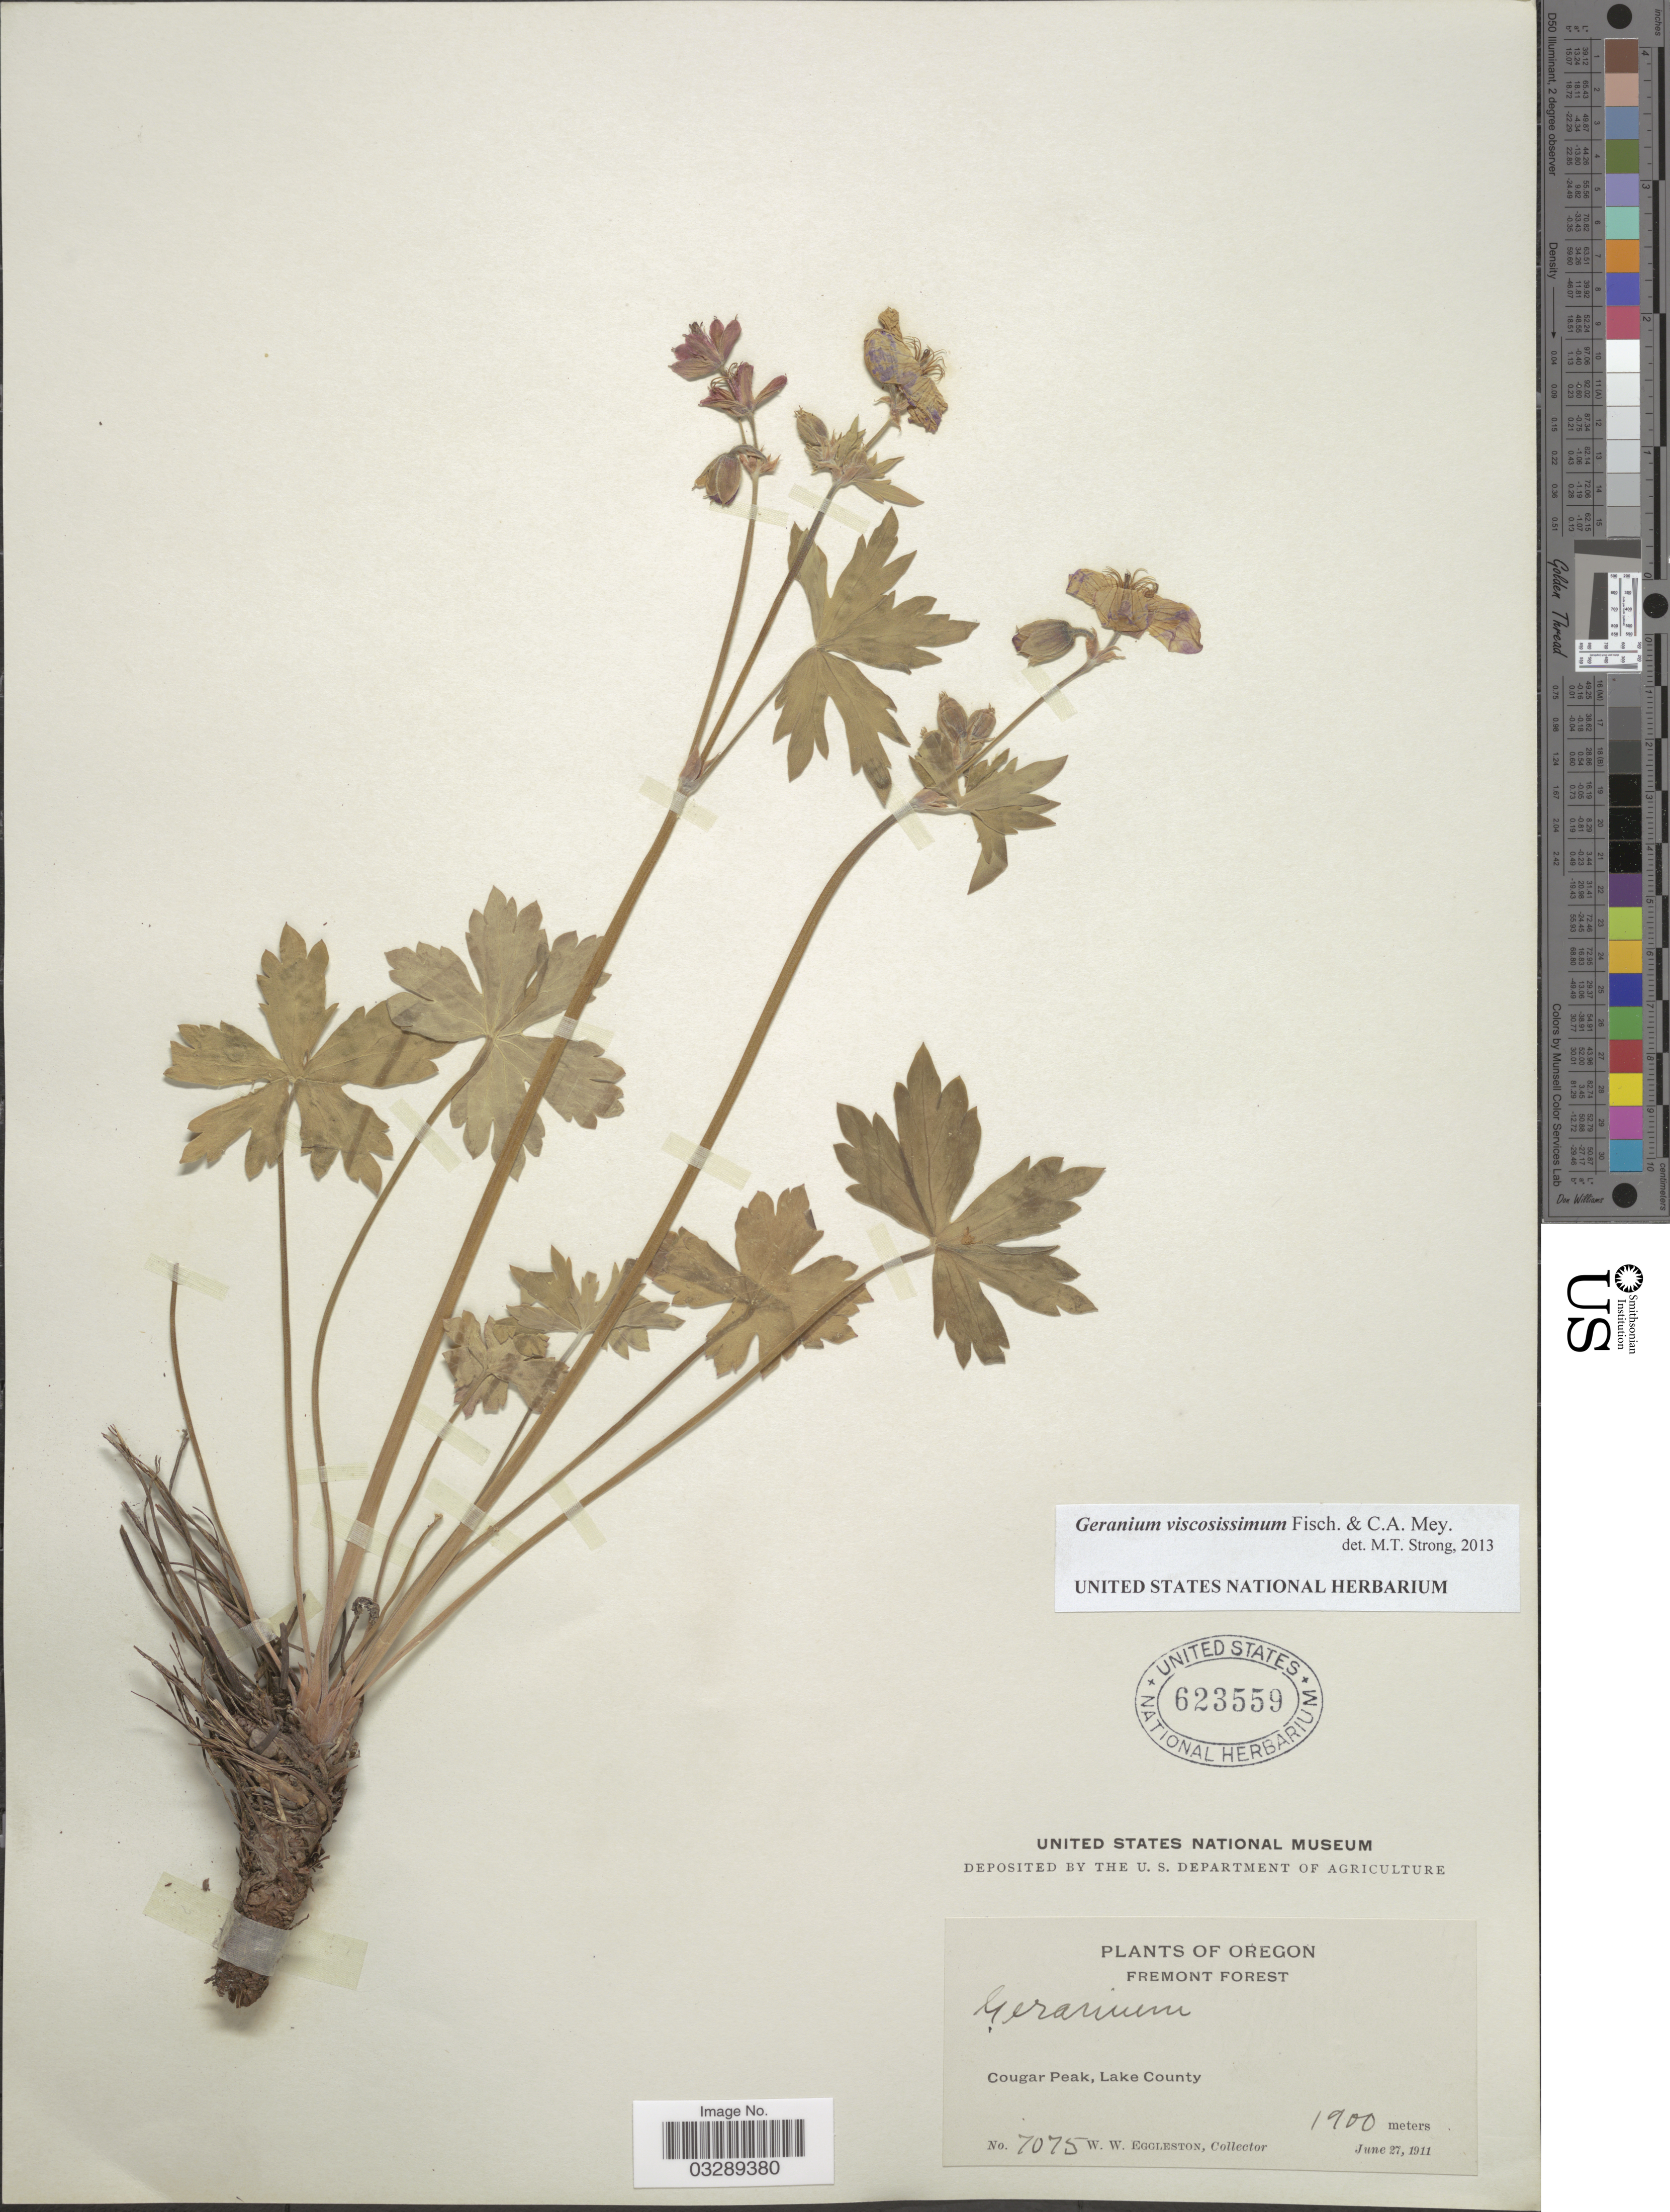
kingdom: Plantae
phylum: Tracheophyta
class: Magnoliopsida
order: Geraniales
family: Geraniaceae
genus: Geranium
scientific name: Geranium viscosissimum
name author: Fisch. & C.A. Mey.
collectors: W. W. Eggleston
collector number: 7075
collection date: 1911-06-27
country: United States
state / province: Oregon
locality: Fremont Forest, Cougar Peak, Lake County.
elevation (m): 1900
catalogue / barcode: US 623559